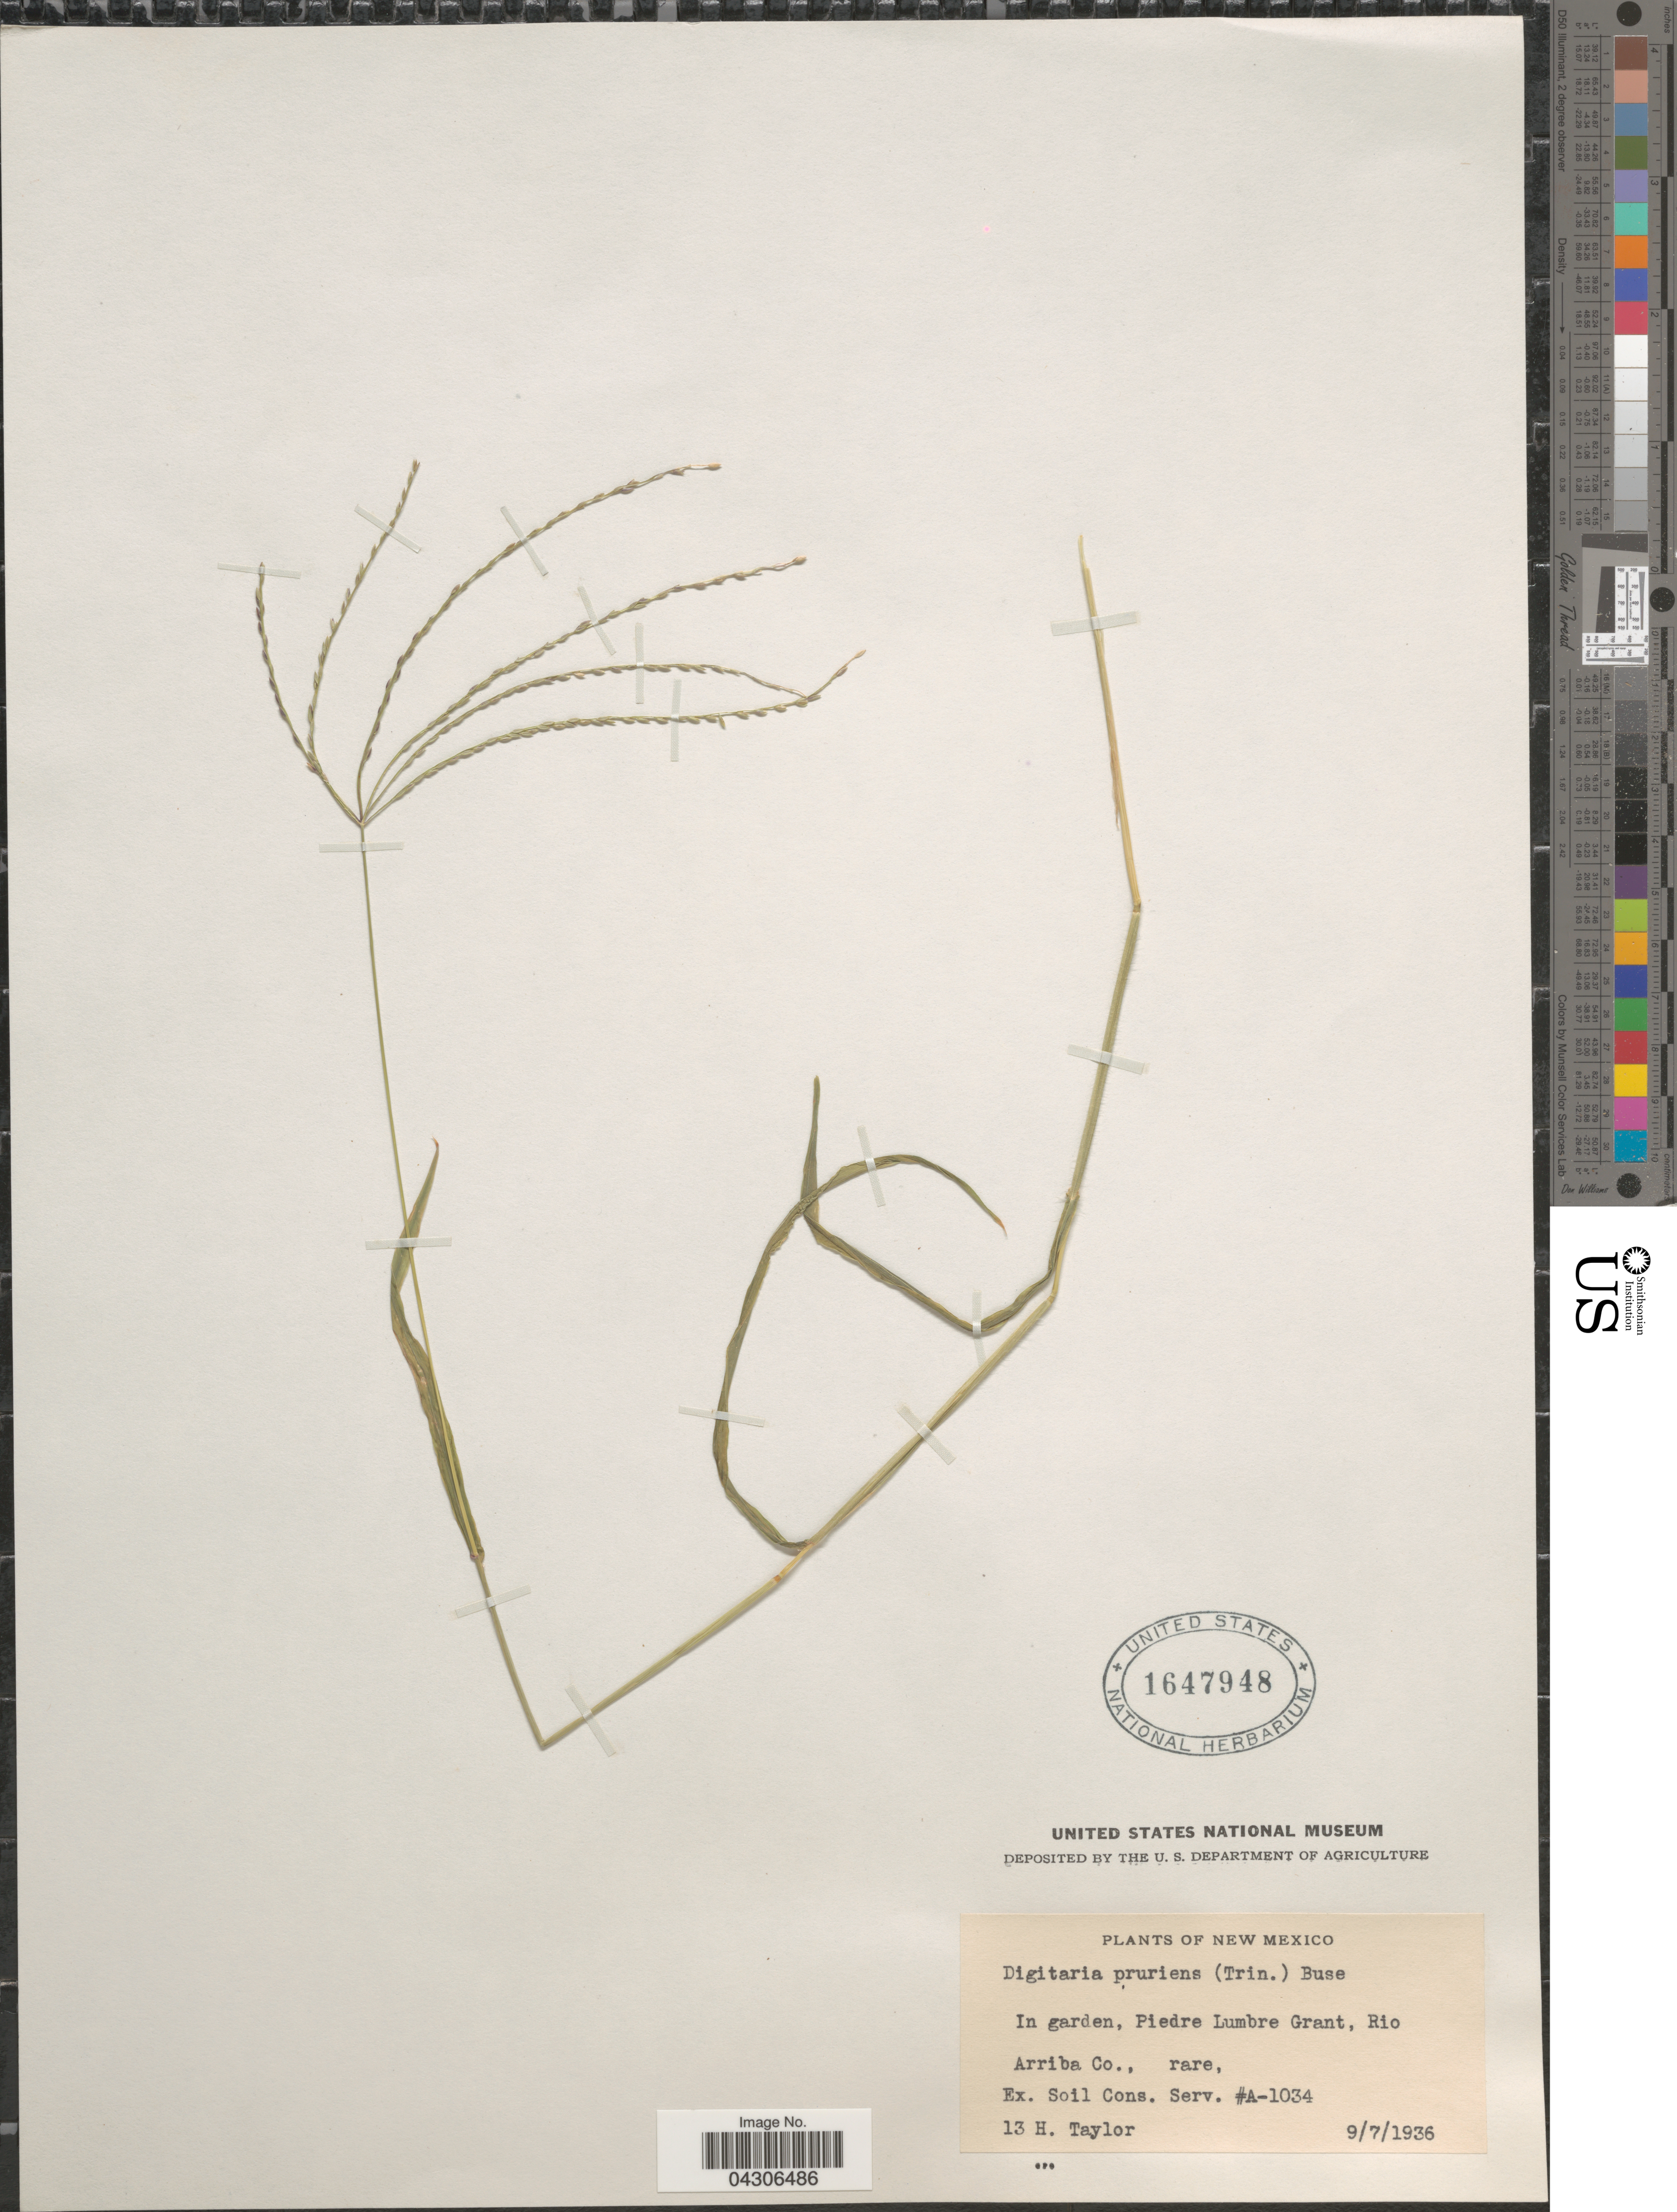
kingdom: Plantae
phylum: Tracheophyta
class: Liliopsida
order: Poales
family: Poaceae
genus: Digitaria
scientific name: Digitaria setigera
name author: Roth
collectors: H. Taylor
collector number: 13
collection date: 1936-09-07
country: United States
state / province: New Mexico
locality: In garden, Piedre Lumbre Grant, Rio Arriba Co. Ex. Soil Cons. Serv. #A-1034.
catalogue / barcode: US 1647948